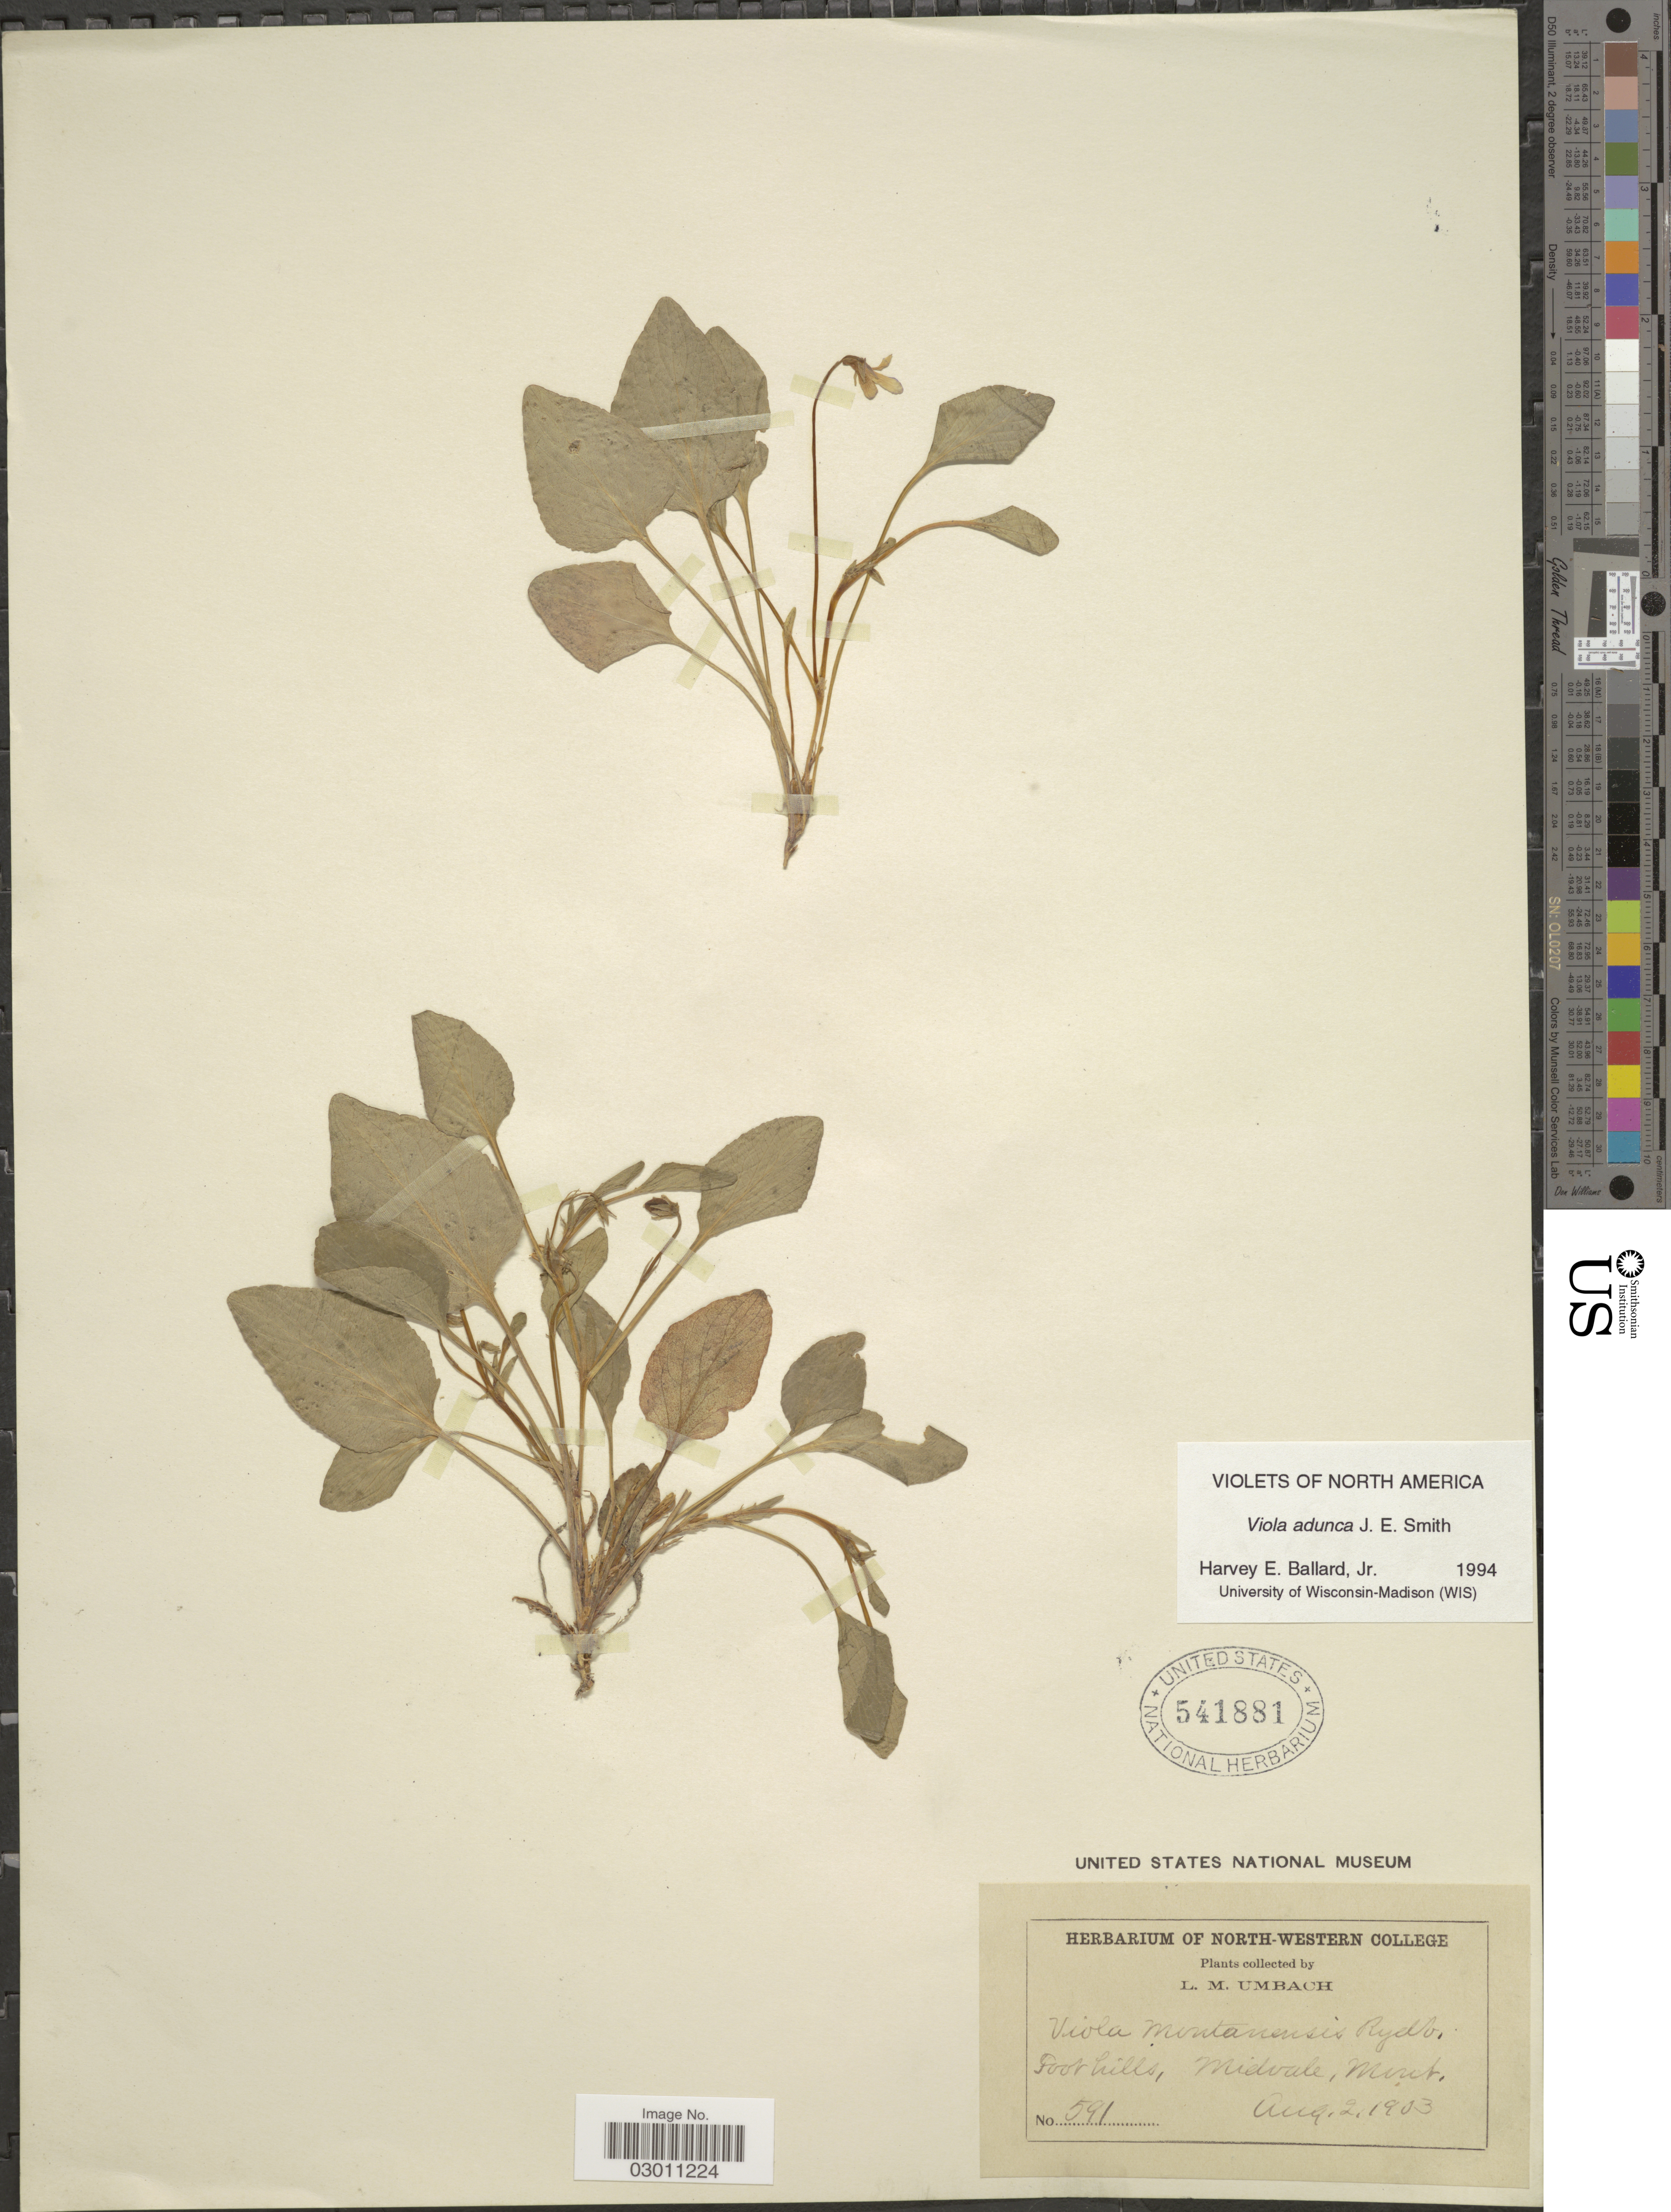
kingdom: Plantae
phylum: Tracheophyta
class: Magnoliopsida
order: Malpighiales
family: Violaceae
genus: Viola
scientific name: Viola adunca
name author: Sm.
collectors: L. M. Umbach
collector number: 591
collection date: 1903-08-02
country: United States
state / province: Montana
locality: Midvale, Mont.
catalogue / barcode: US 541881